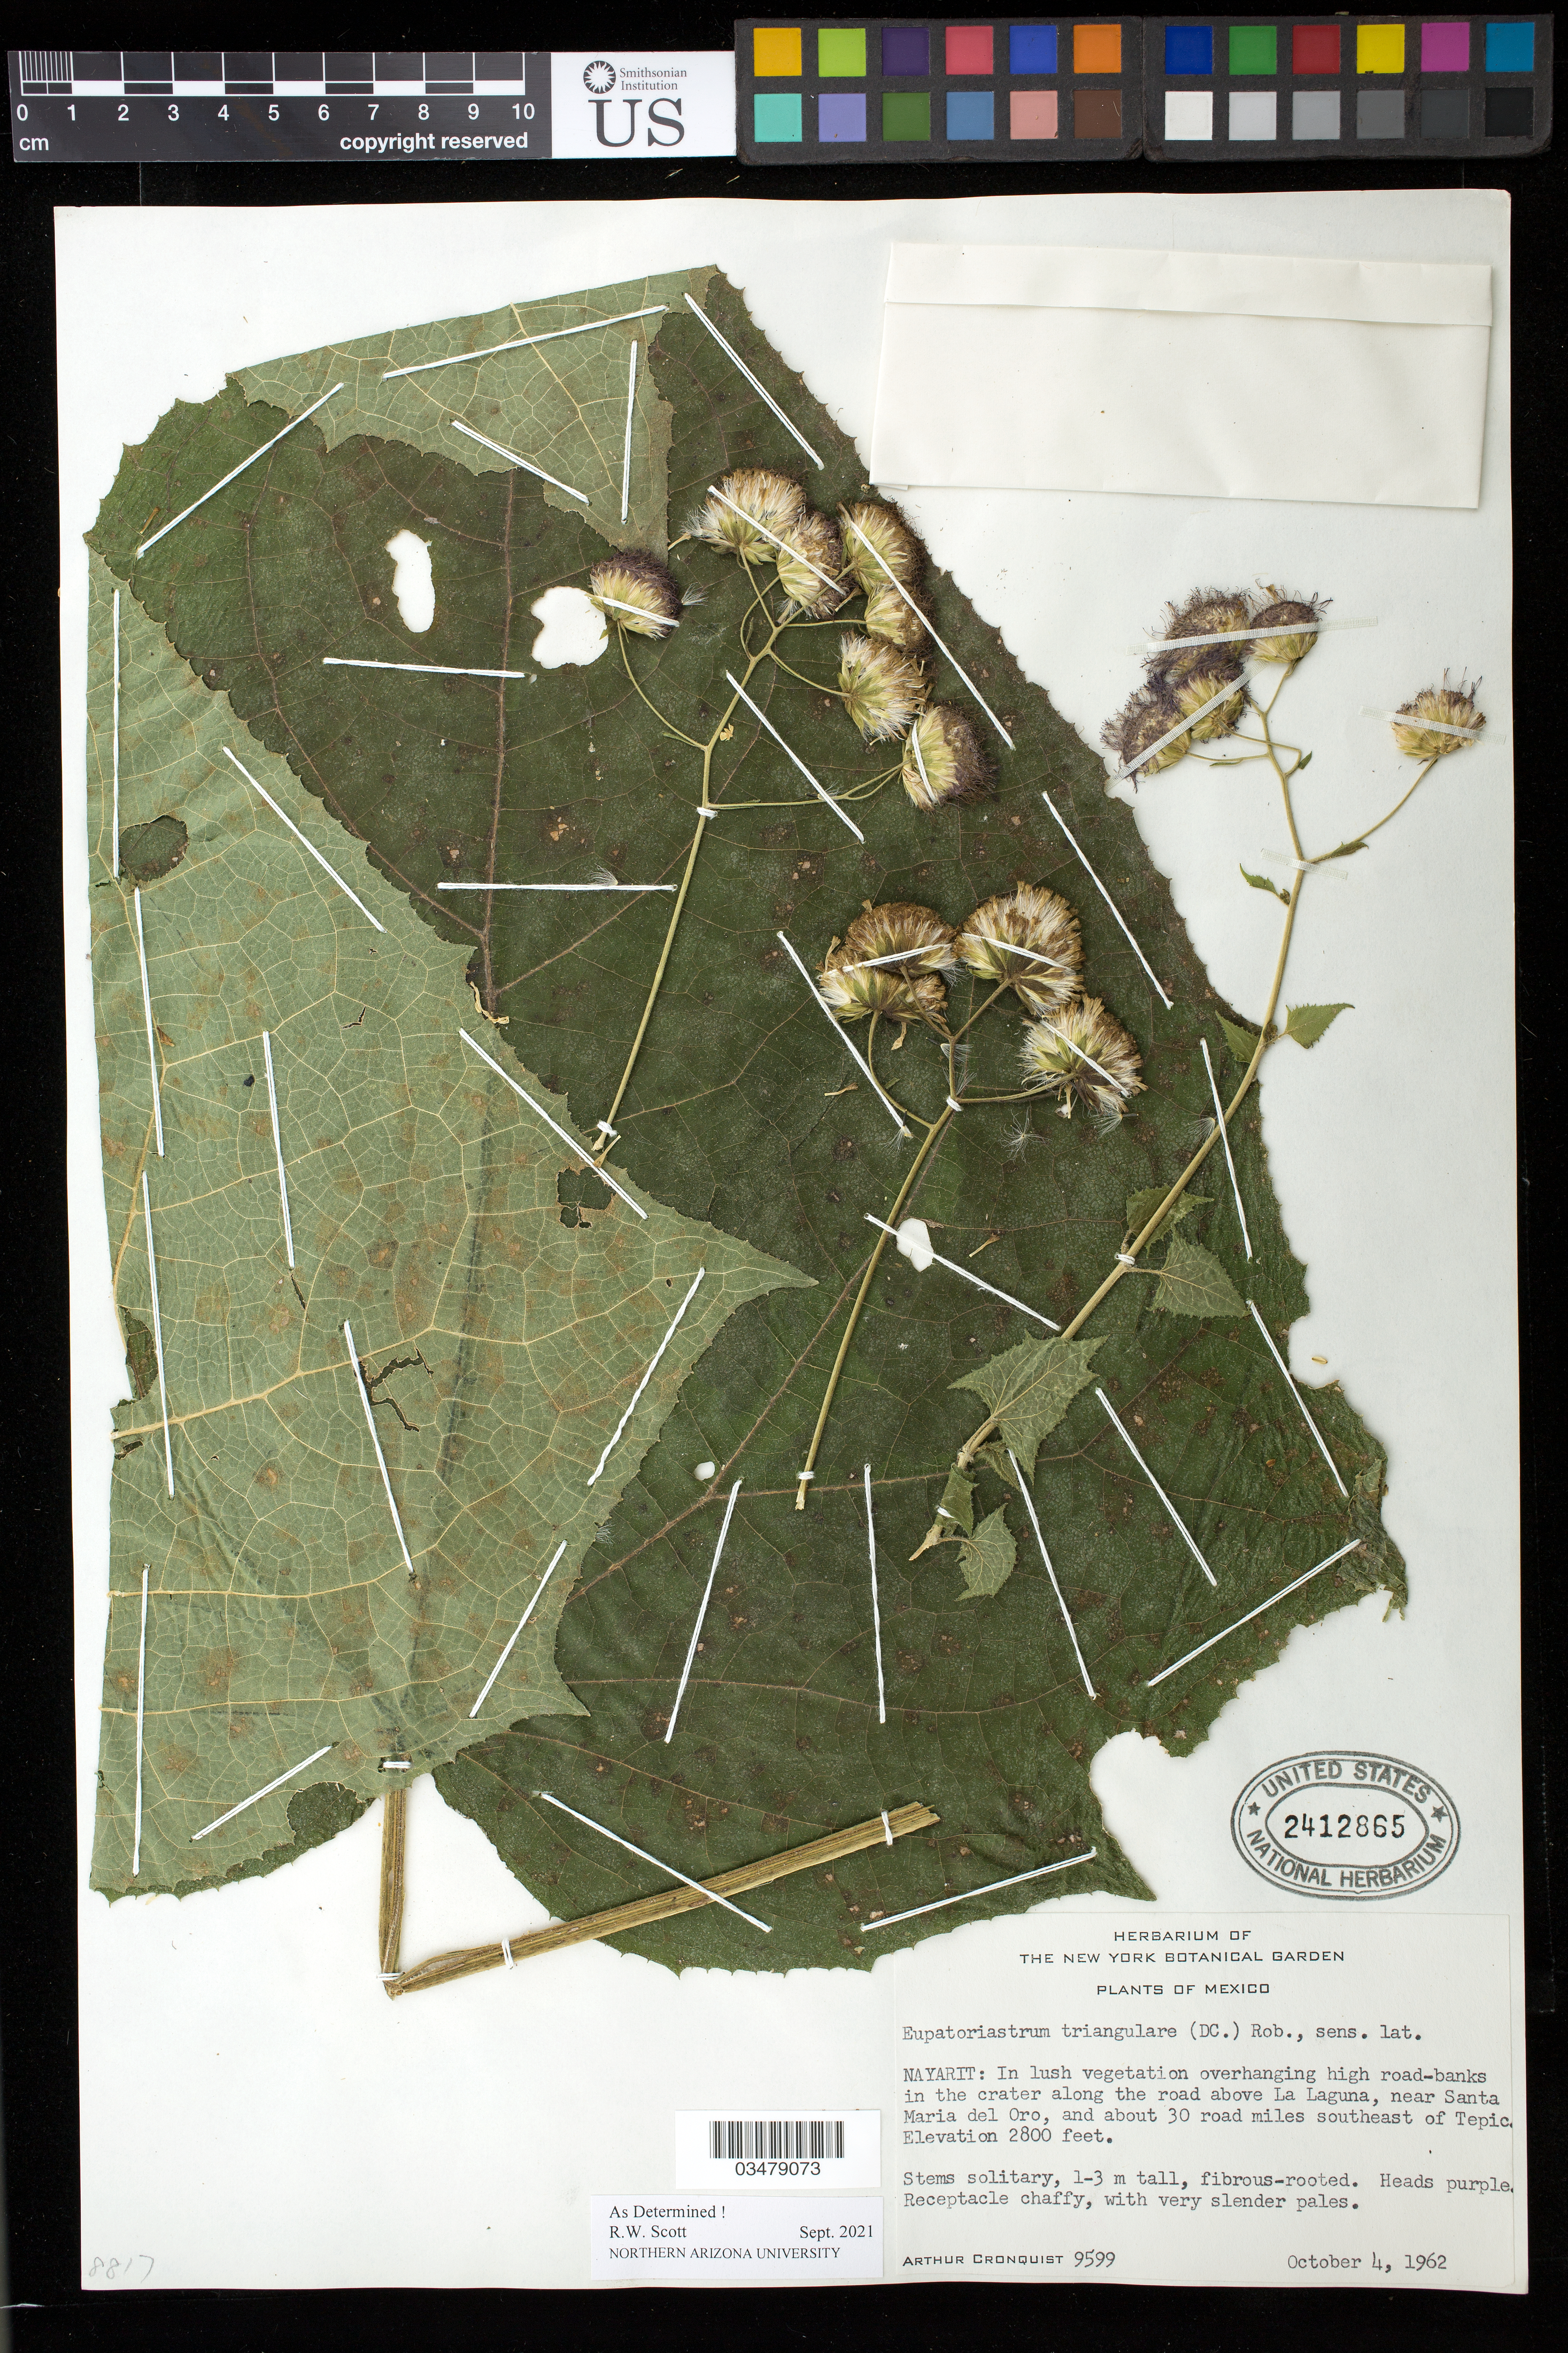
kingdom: Plantae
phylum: Tracheophyta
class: Magnoliopsida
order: Asterales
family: Asteraceae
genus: Eupatoriastrum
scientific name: Eupatoriastrum triangulare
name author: (DC.) B.L. Rob.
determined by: Scott, R. W.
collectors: A. J. Cronquist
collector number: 9599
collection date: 1962-10-04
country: Mexico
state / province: Nayarit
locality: Along the roadside just above La Laguna, a crater lake near Santa Maria del Oro and 30 road miles southeast of Tepic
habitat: In lush vegetation overhanging high road-banks in the crater along the road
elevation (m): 823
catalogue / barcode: US 2412865